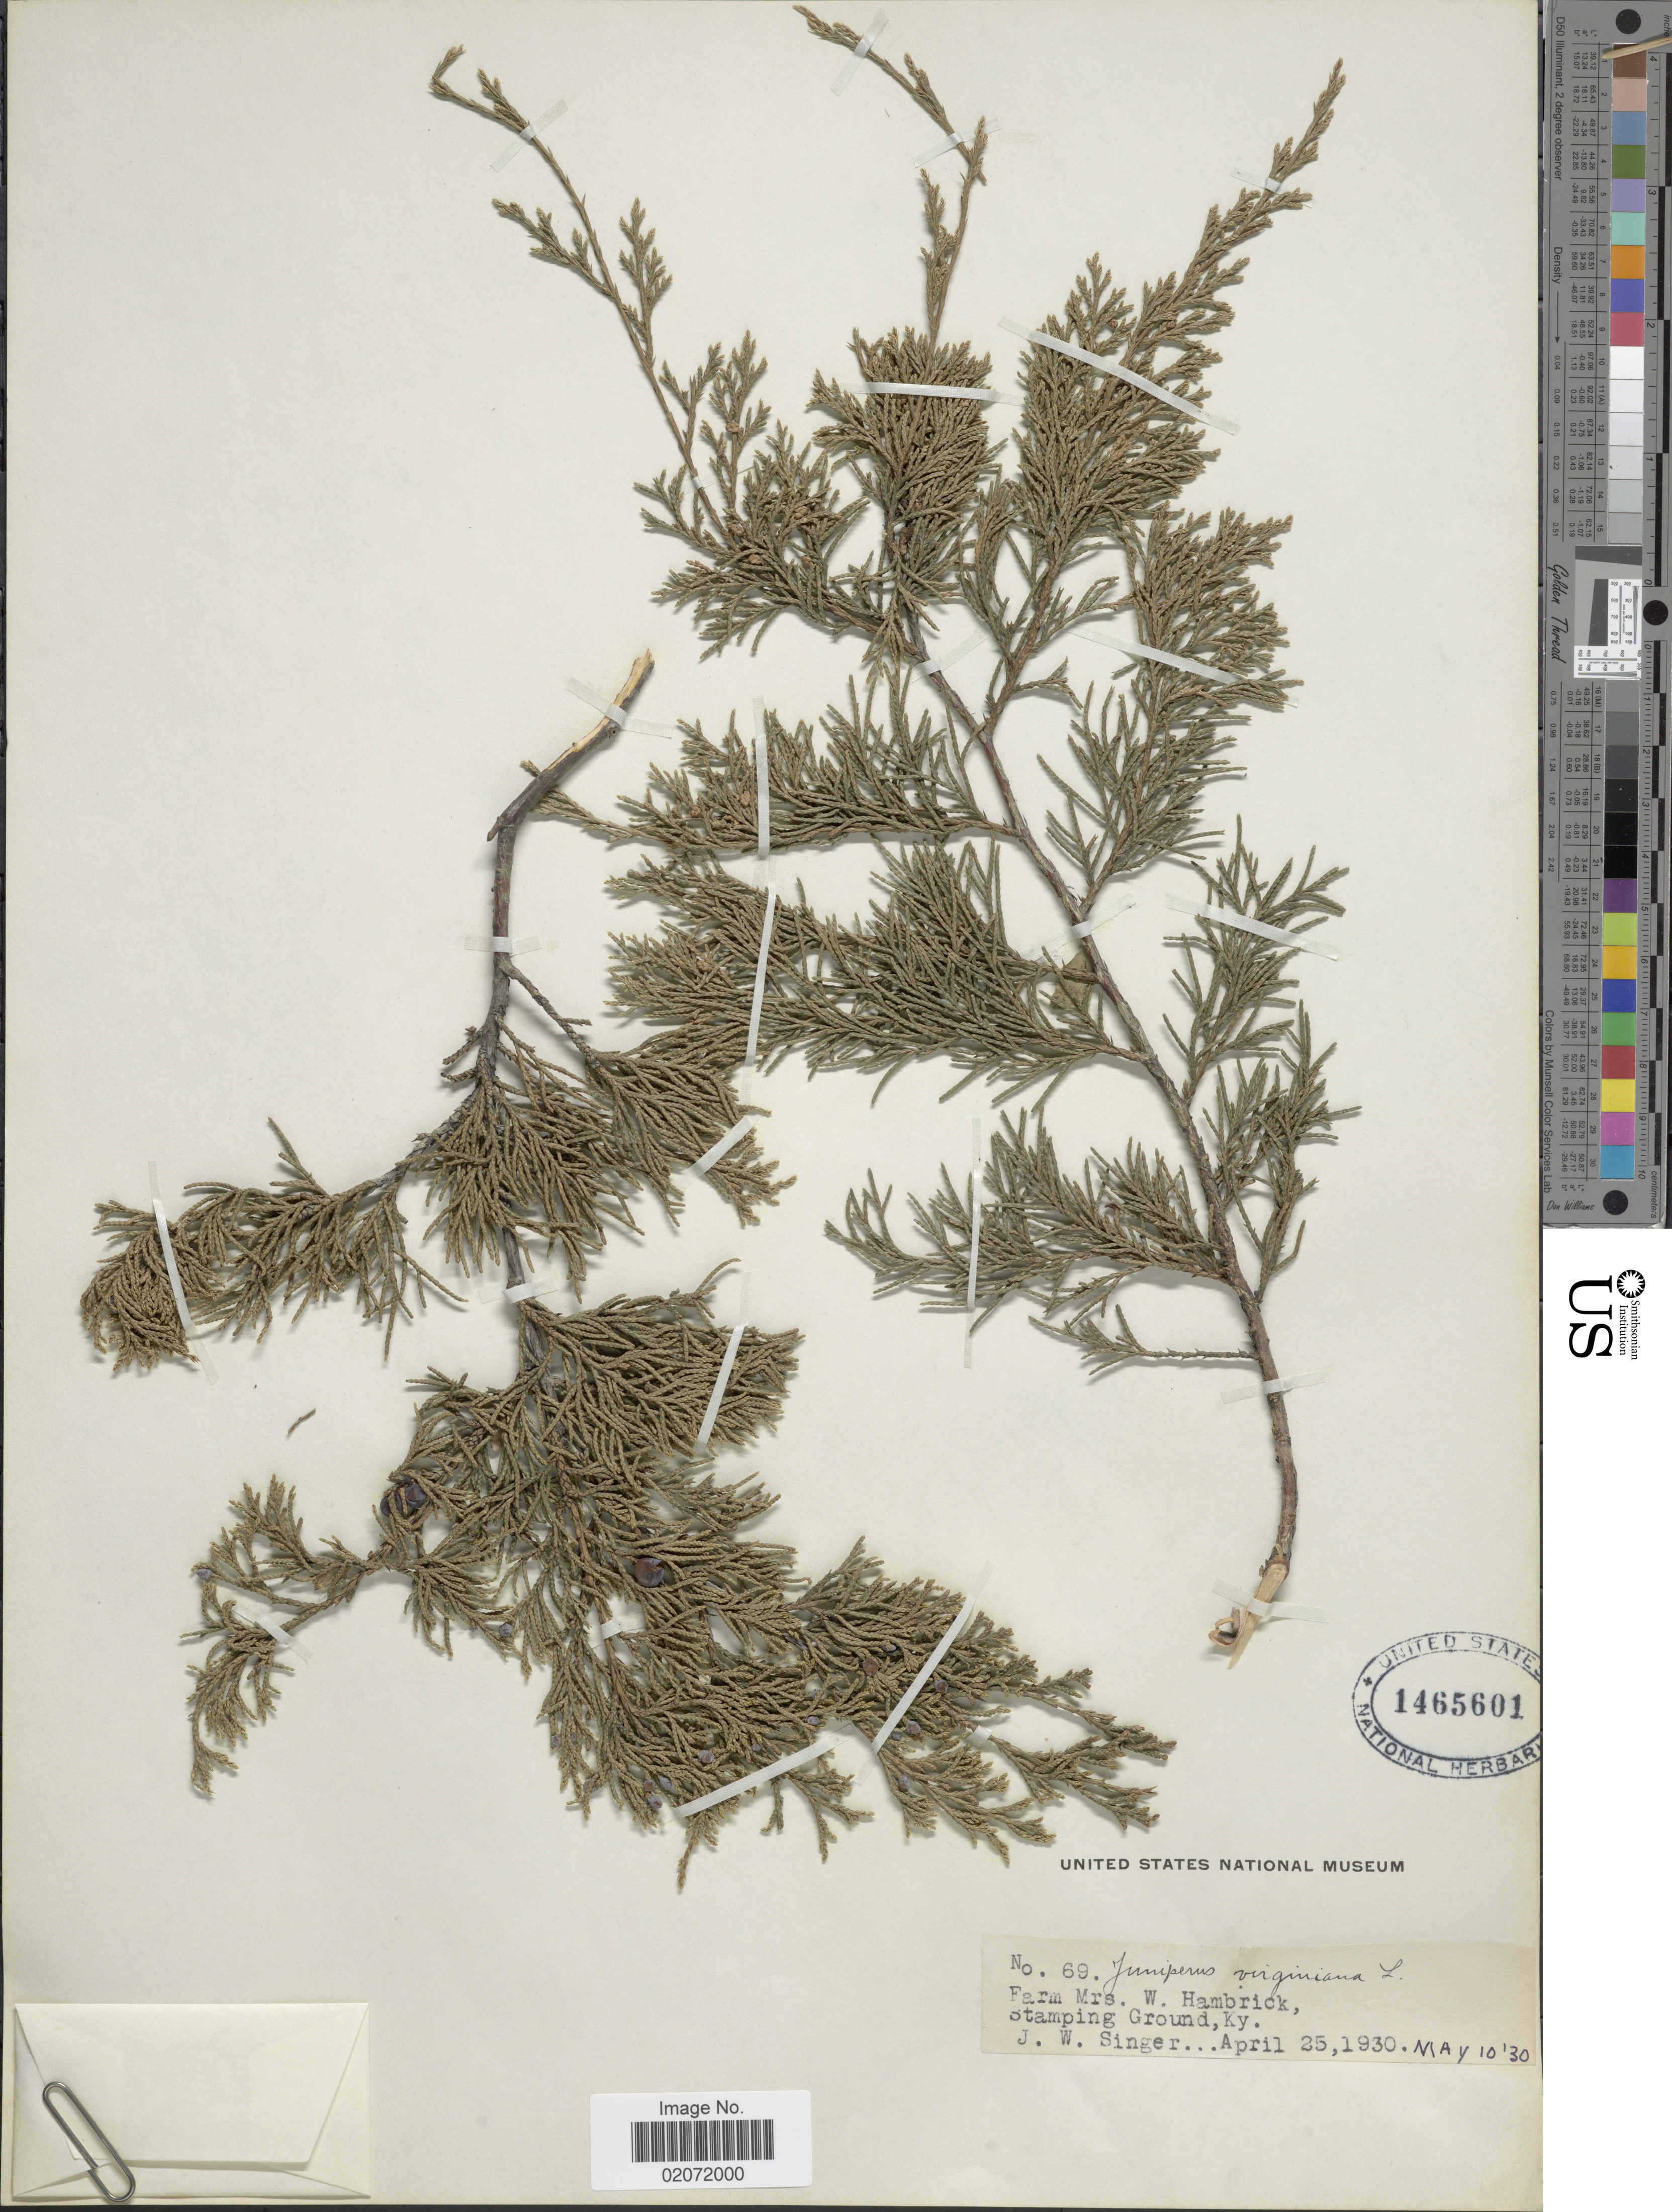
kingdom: Plantae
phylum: Tracheophyta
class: Pinopsida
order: Pinales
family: Cupressaceae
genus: Juniperus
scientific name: Juniperus virginiana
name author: L.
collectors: J. EW. Singer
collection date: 1930-04-25/1930-05-10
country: United States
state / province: Kentucky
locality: Farm mrs. W. Hambrick Stamping Ground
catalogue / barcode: US 1465601